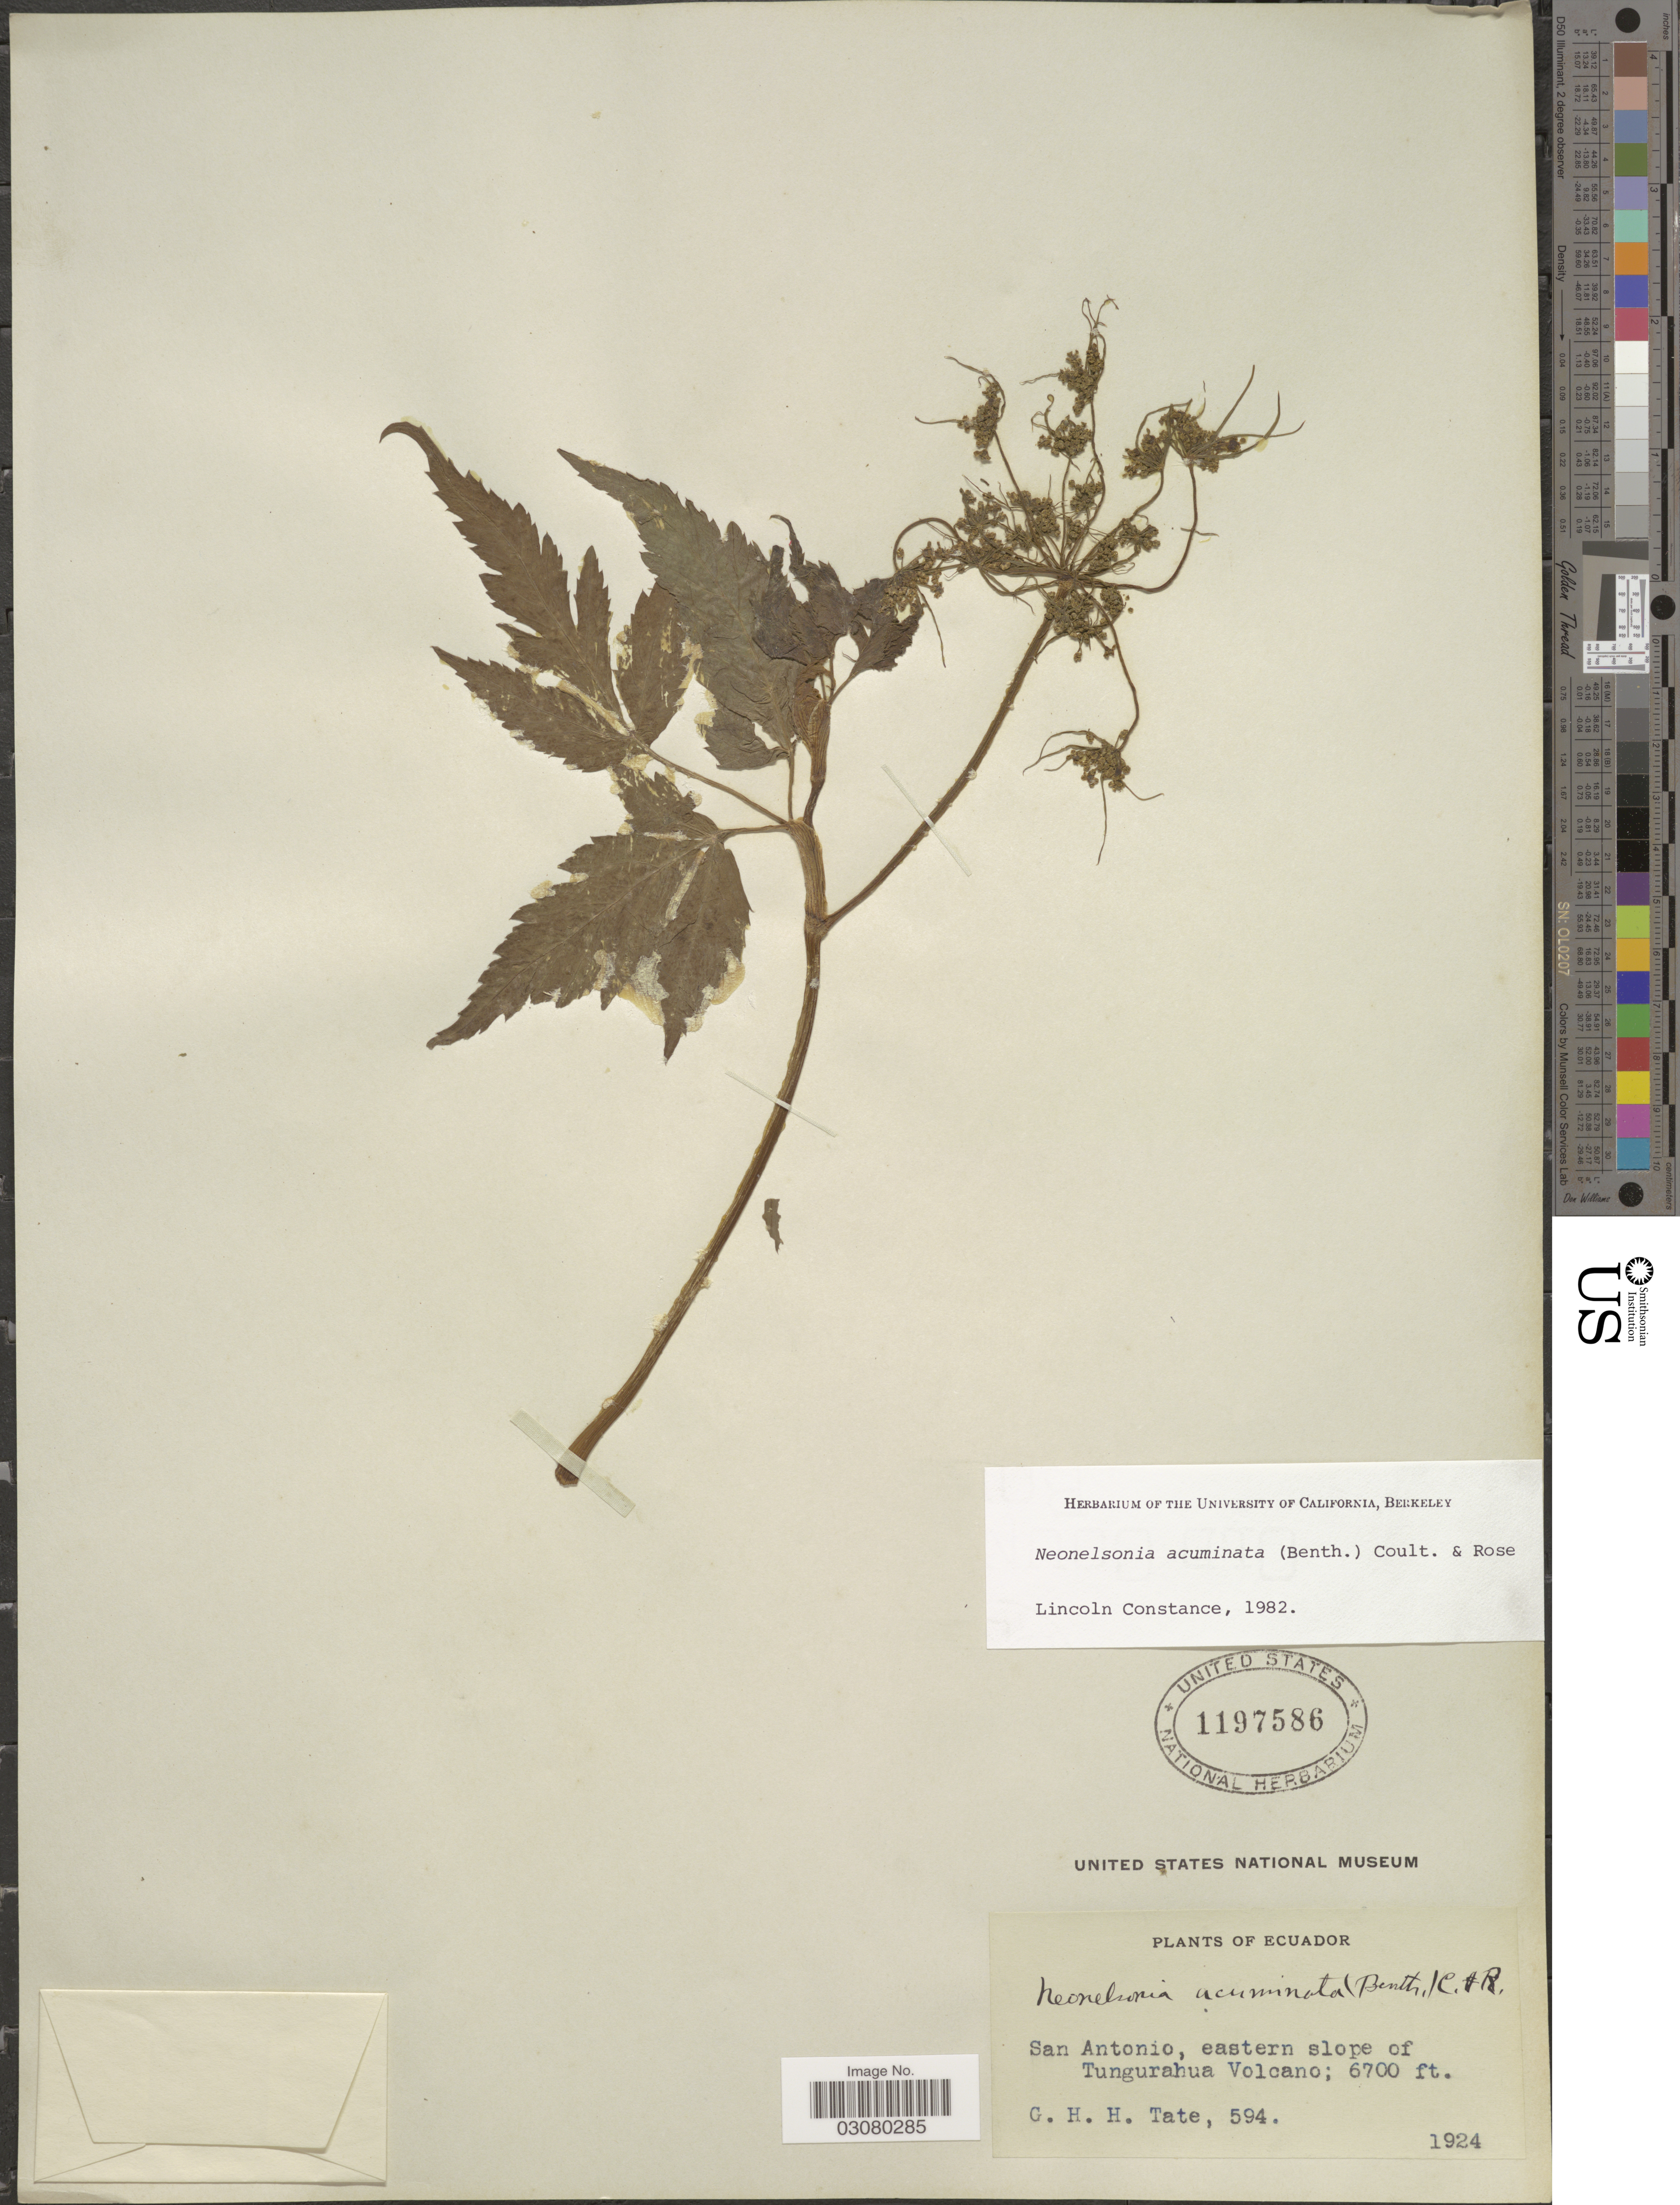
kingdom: Plantae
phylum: Tracheophyta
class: Magnoliopsida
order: Apiales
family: Apiaceae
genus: Neonelsonia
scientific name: Neonelsonia acuminata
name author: (Benth.) J.M. Coult. & Rose ex Drude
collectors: G. H. H.Tate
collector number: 594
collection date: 1924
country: Ecuador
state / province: Tungurahua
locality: San Antonio, eastern slope of Tungurahua Volcano.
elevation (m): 2042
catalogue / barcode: US 1197586